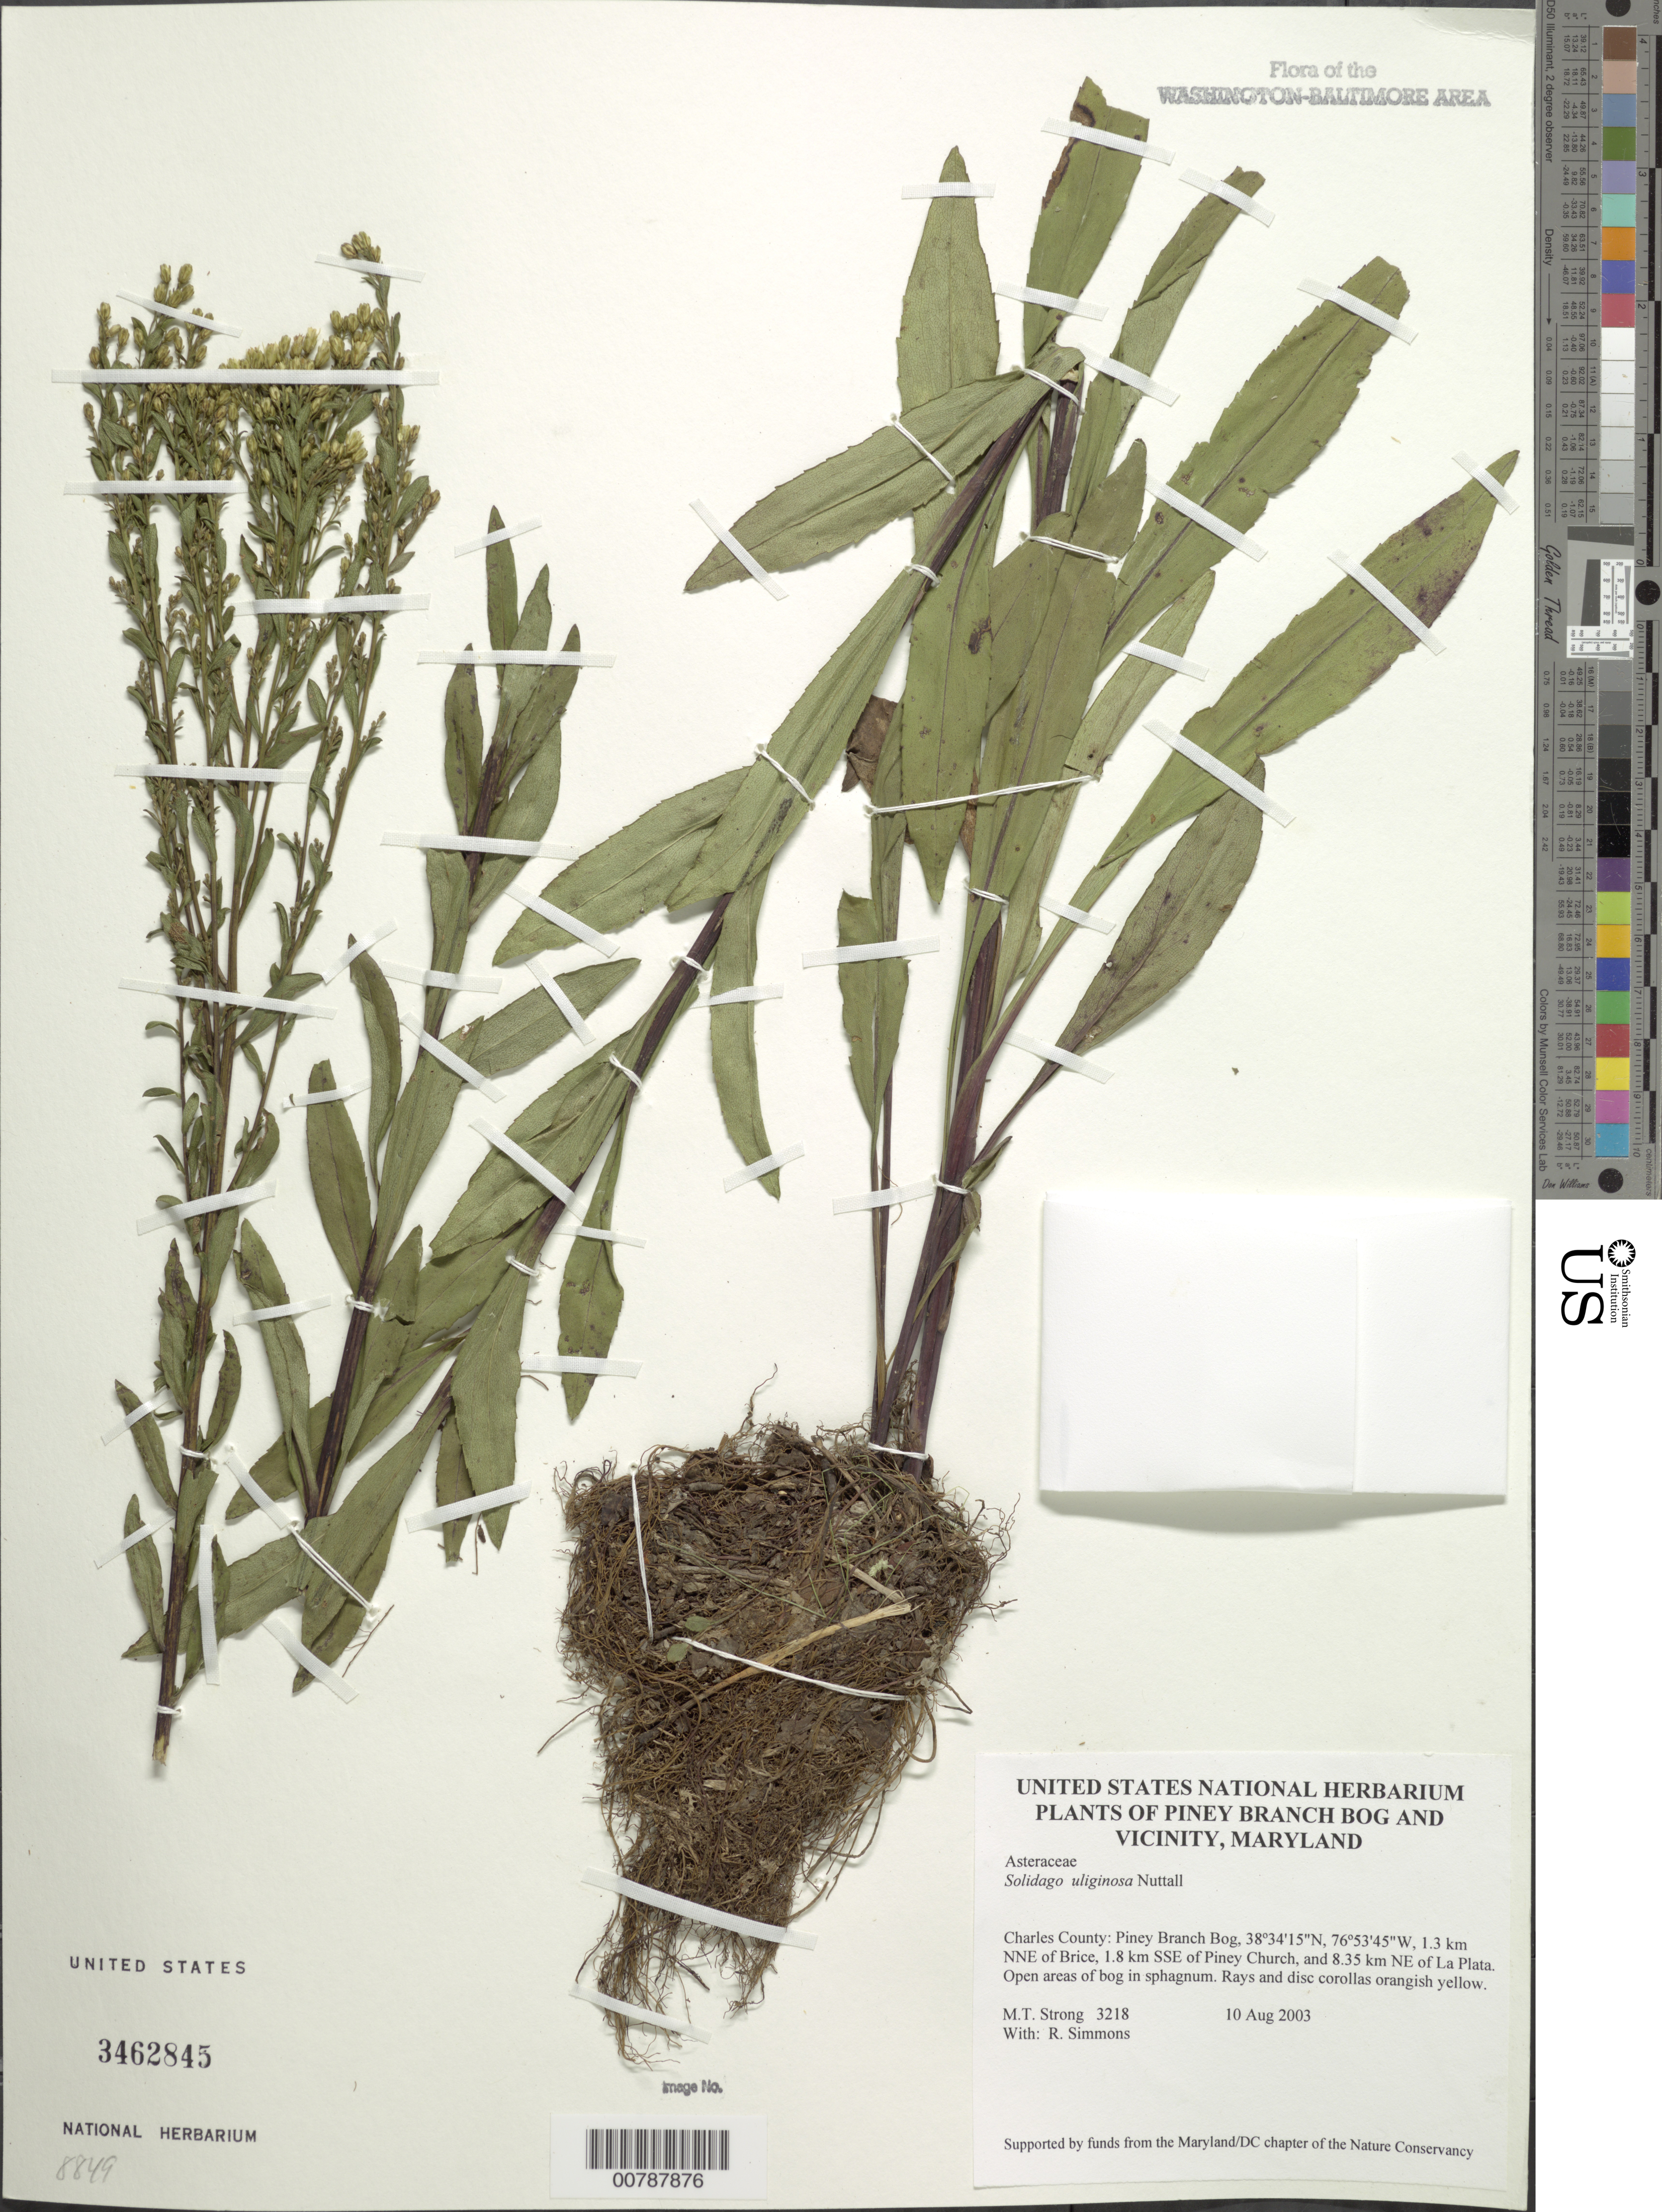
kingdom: Plantae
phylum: Tracheophyta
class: Magnoliopsida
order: Asterales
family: Asteraceae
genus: Solidago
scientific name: Solidago uliginosa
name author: Nutt.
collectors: M. T. Strong & R. H. Simmons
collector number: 3218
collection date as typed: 10 Aug 2003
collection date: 2003-08-10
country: United States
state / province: Maryland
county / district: Charles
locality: Piney Branch Bog, 1.3 km NNE of Brice, 1.8 km SSE of Piney Church, and 8.35 km NE of La Plata.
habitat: Open areas of bog in sphagnum.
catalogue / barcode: US 3462845